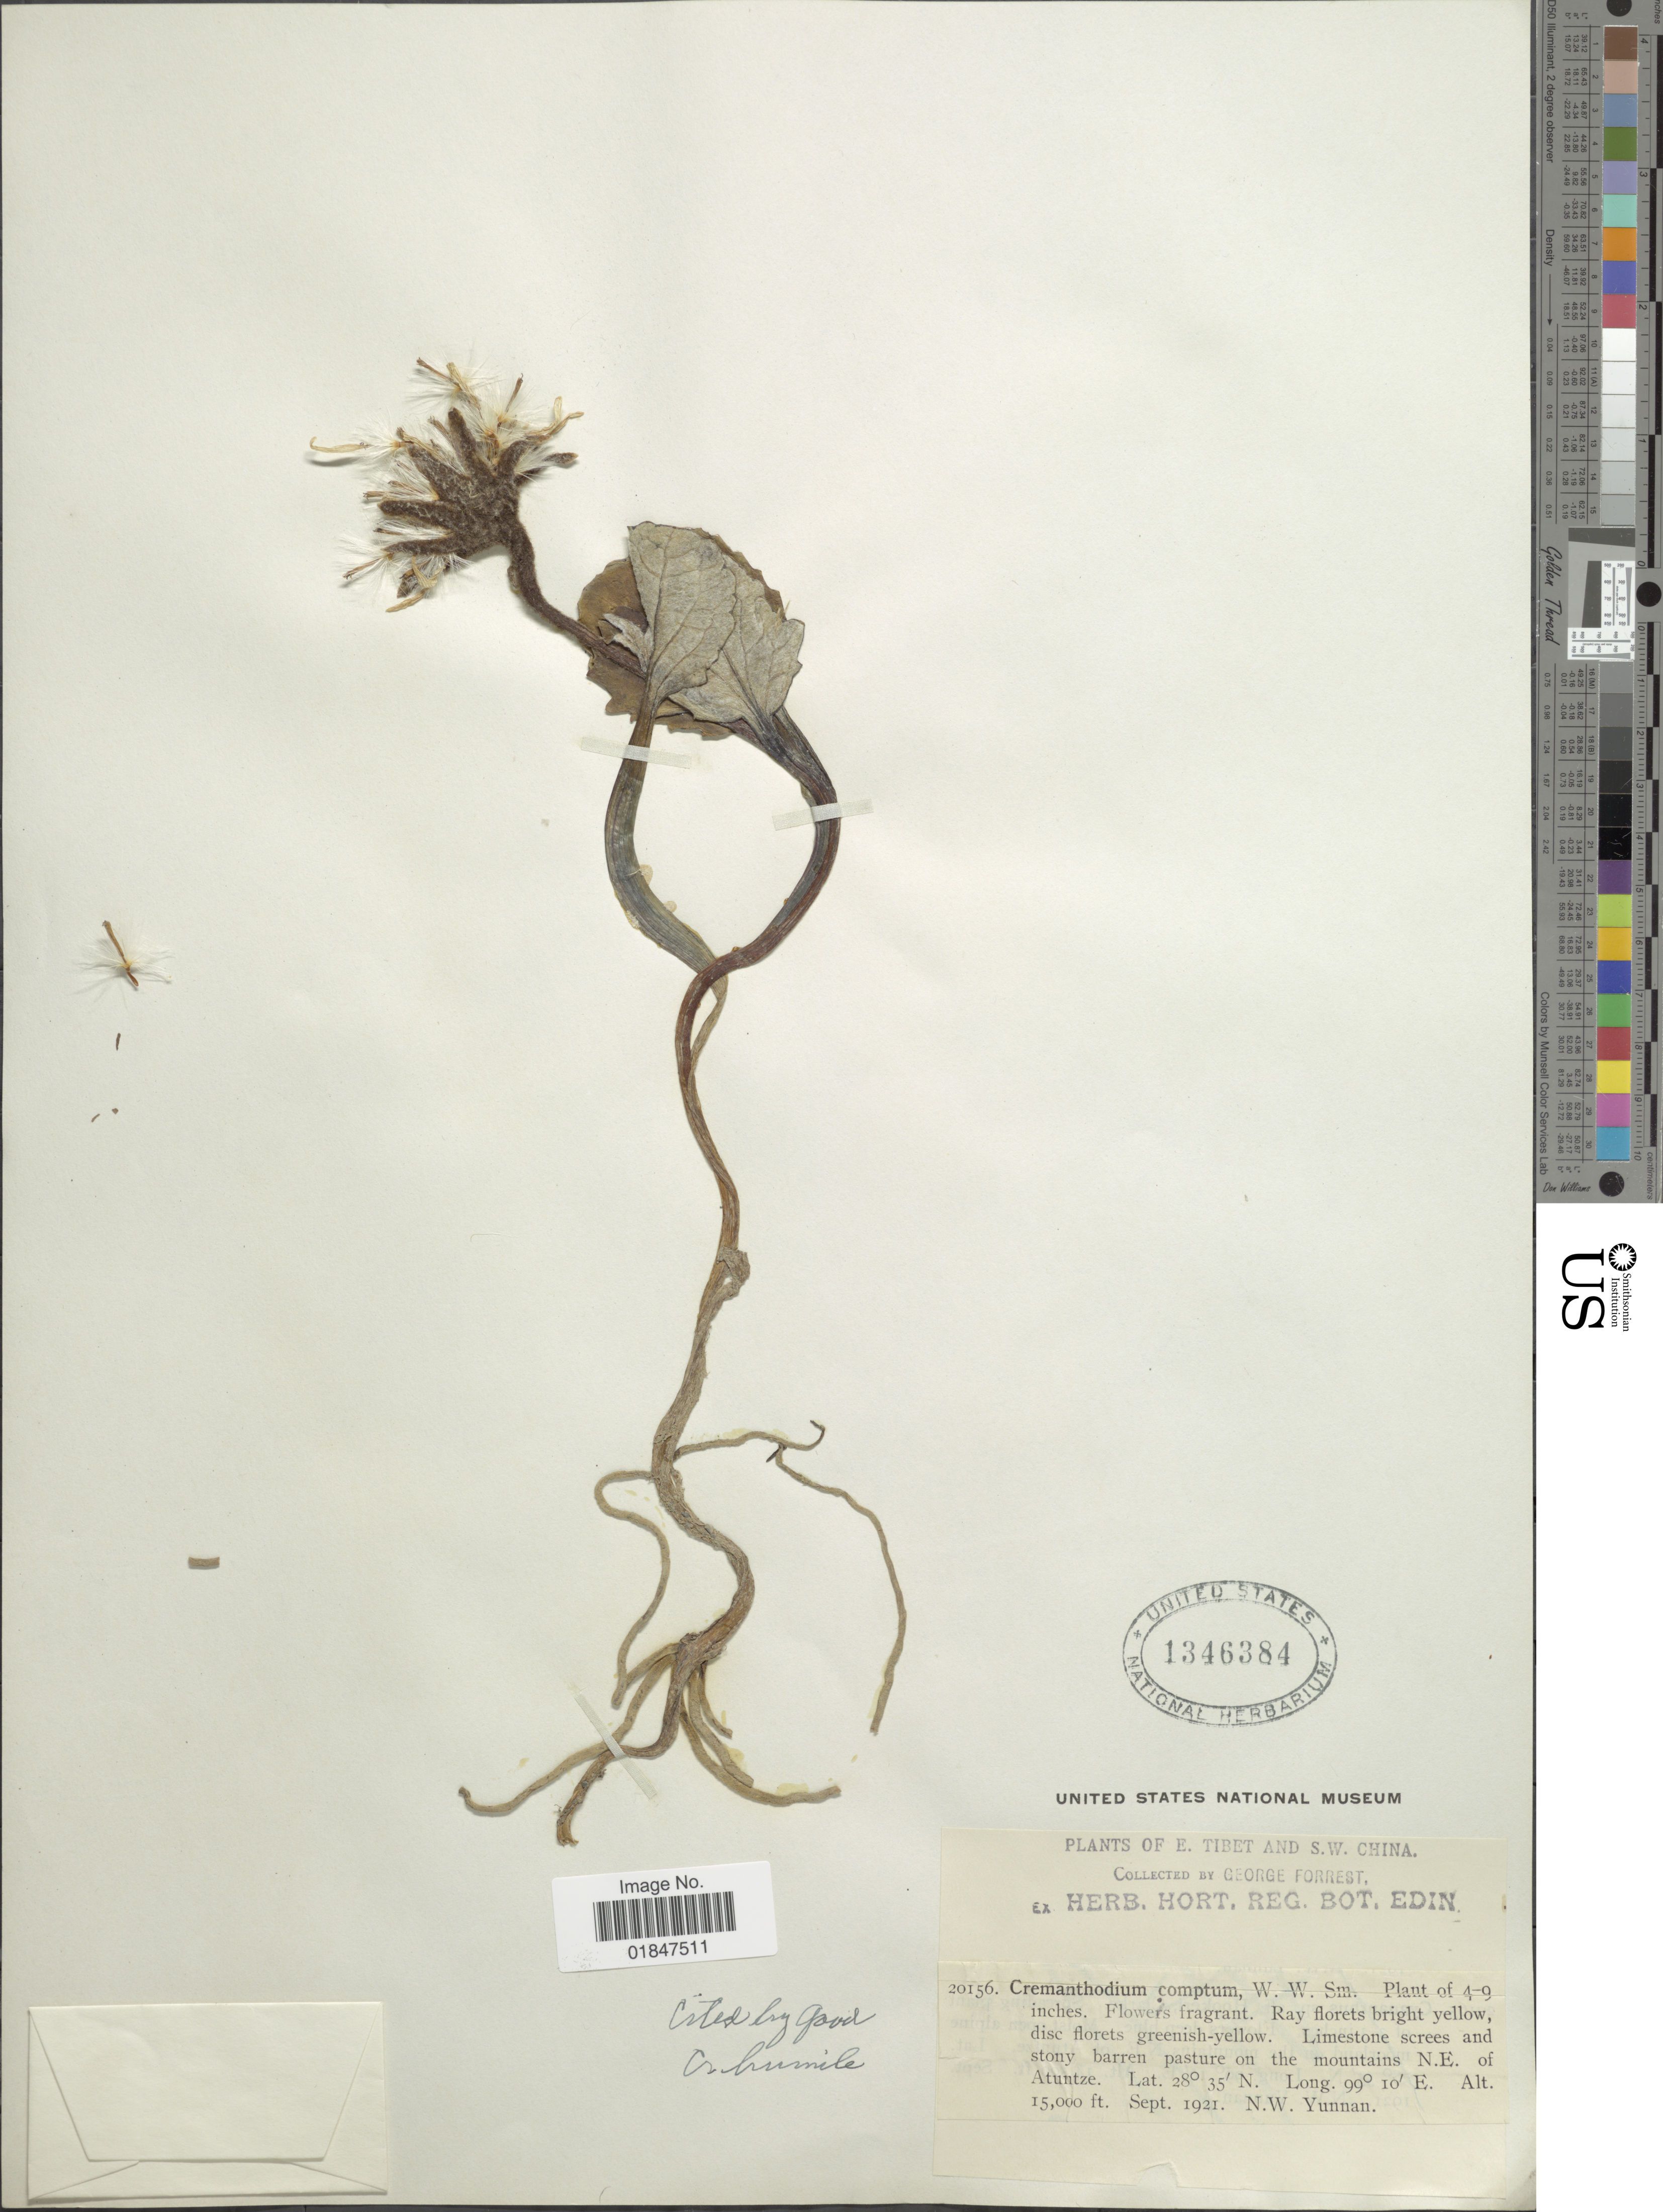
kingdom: Plantae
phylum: Tracheophyta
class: Magnoliopsida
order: Asterales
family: Asteraceae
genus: Cremanthodium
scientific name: Cremanthodium humile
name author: Maximowicz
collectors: G. Forrest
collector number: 20156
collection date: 1921-09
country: China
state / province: Yunnan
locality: E. Tibet and S.W. China, Limestone screes, and stony barren pasture on the mountains N.E. of Atuntze, N.W. Yunnan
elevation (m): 4572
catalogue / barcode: US 1346384